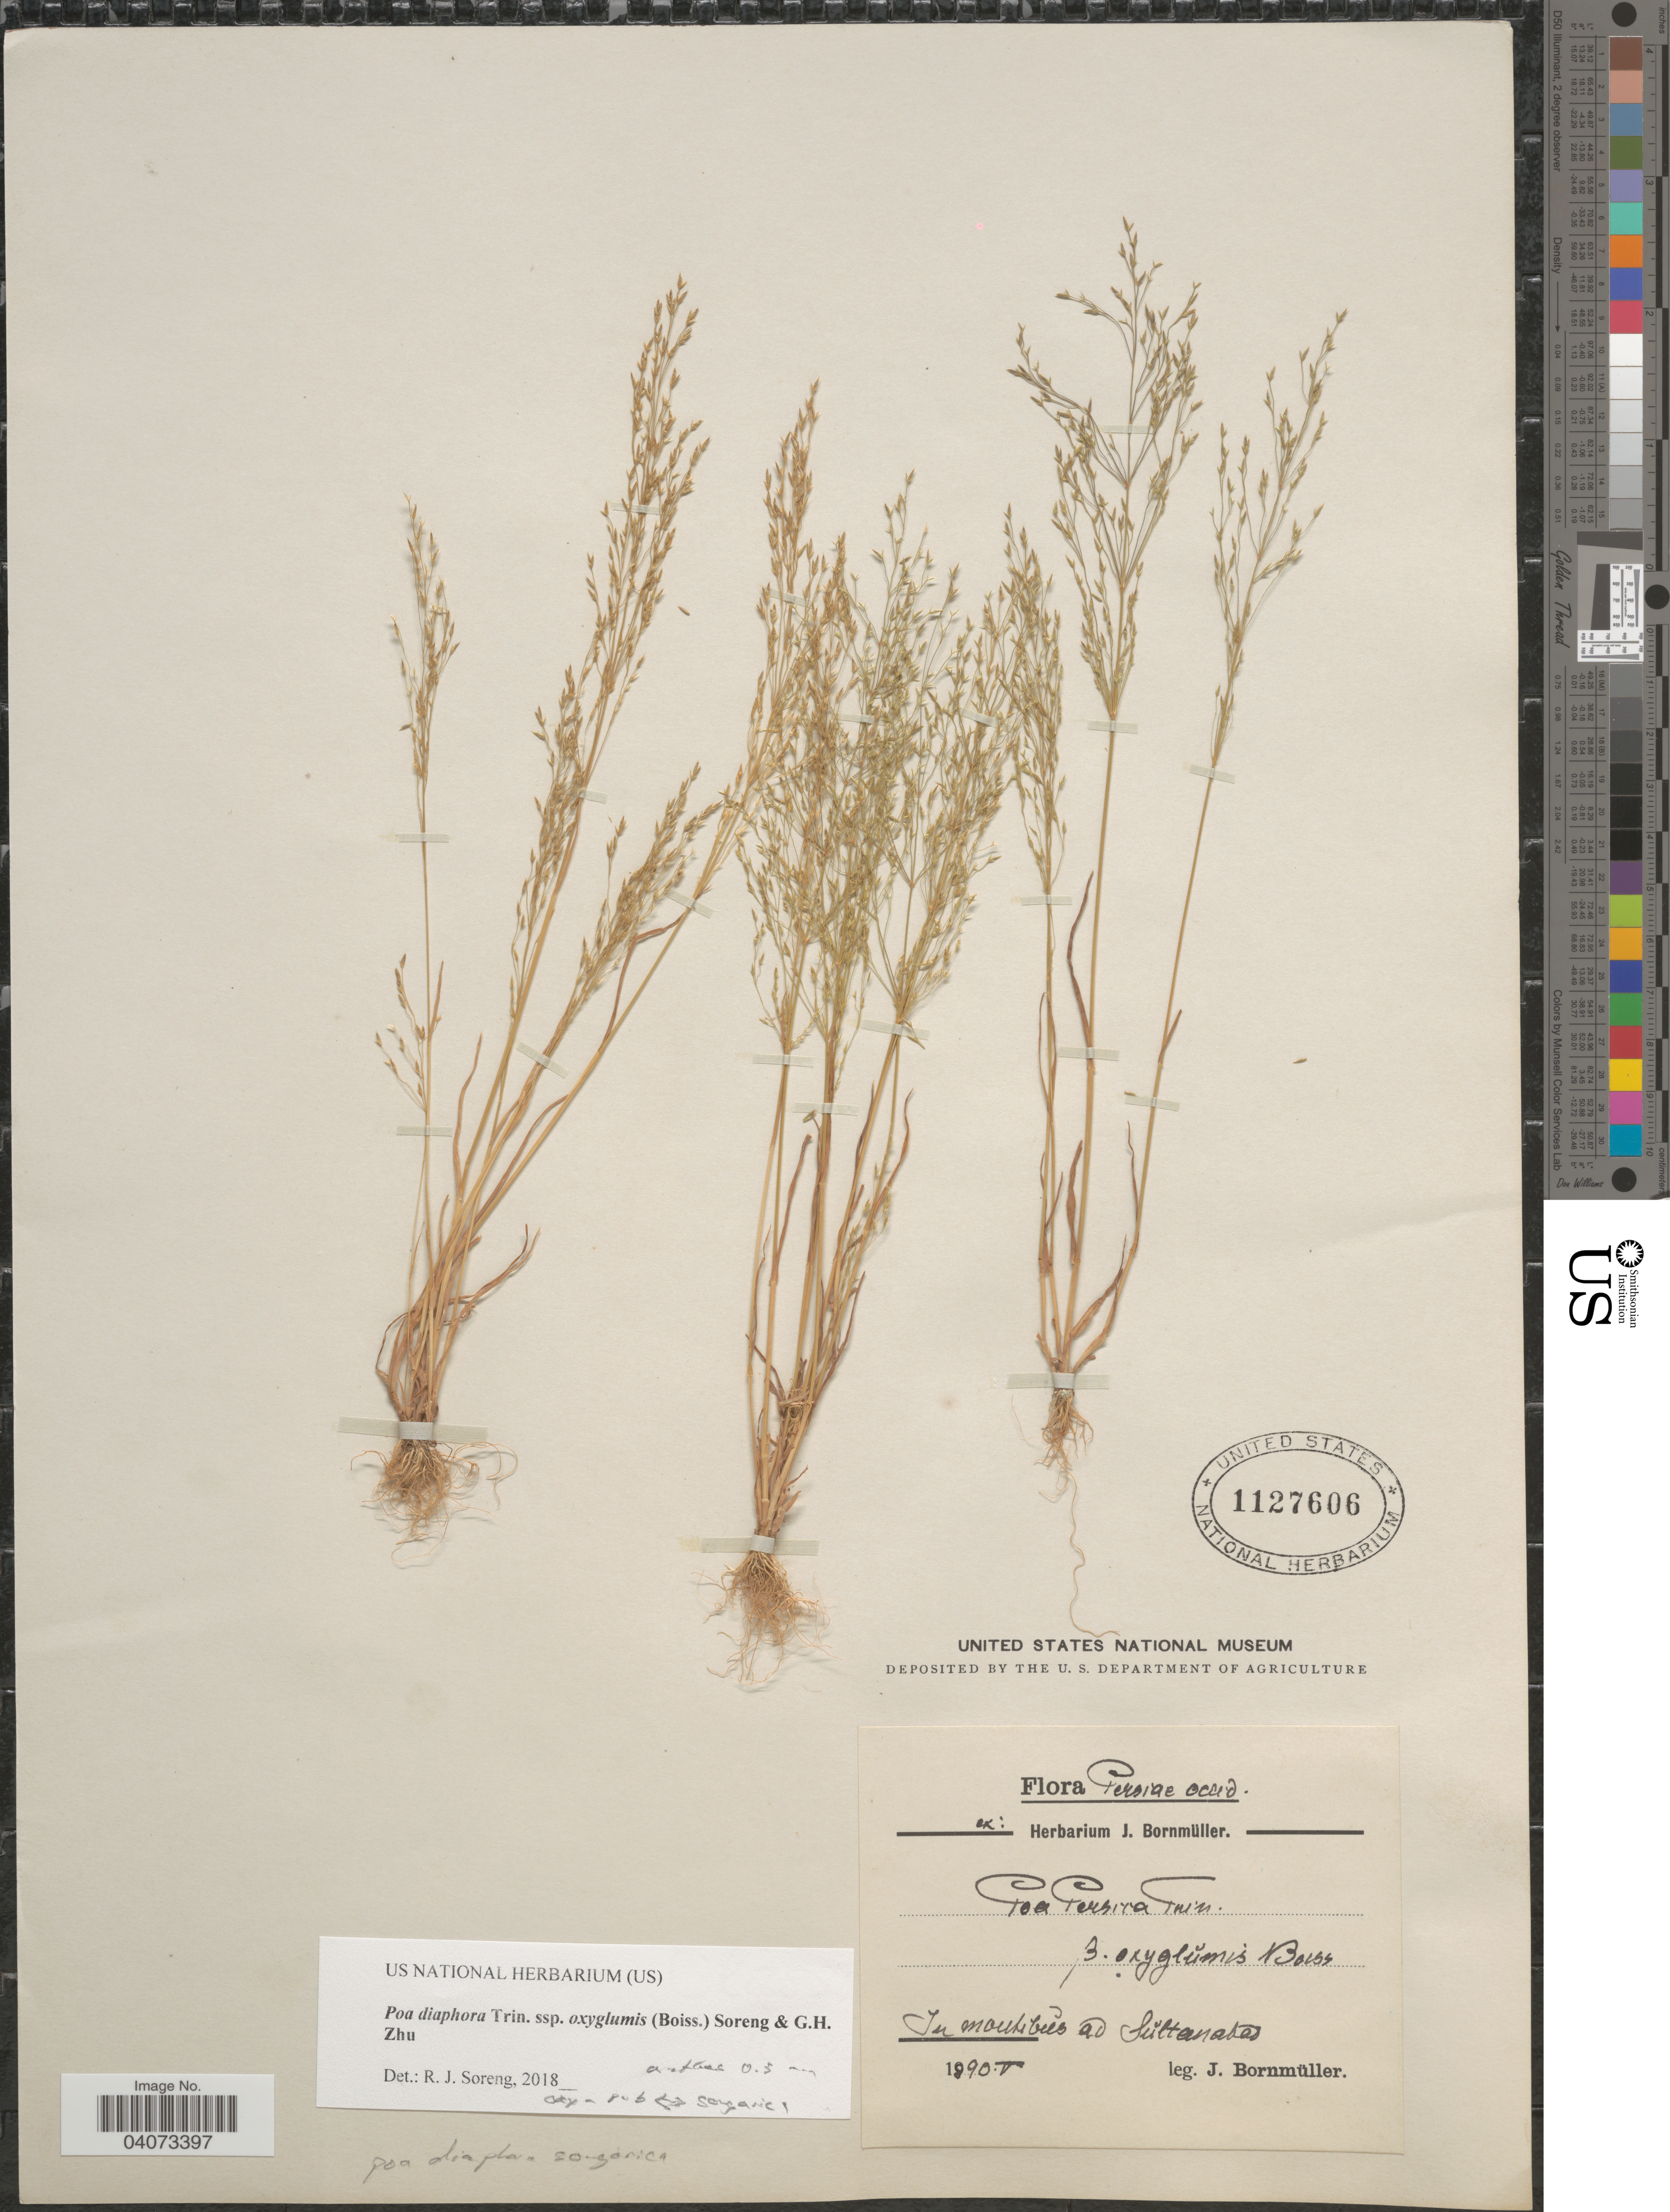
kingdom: Plantae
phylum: Tracheophyta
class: Liliopsida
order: Poales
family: Poaceae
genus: Poa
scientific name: Poa diaphora subsp. oxyglumis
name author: (Boiss.) Soreng & G.H. Zhu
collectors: J. Bornmüller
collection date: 1890-05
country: Iran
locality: Persiae occid. In montibus ad Sultanabad.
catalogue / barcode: US 1127606